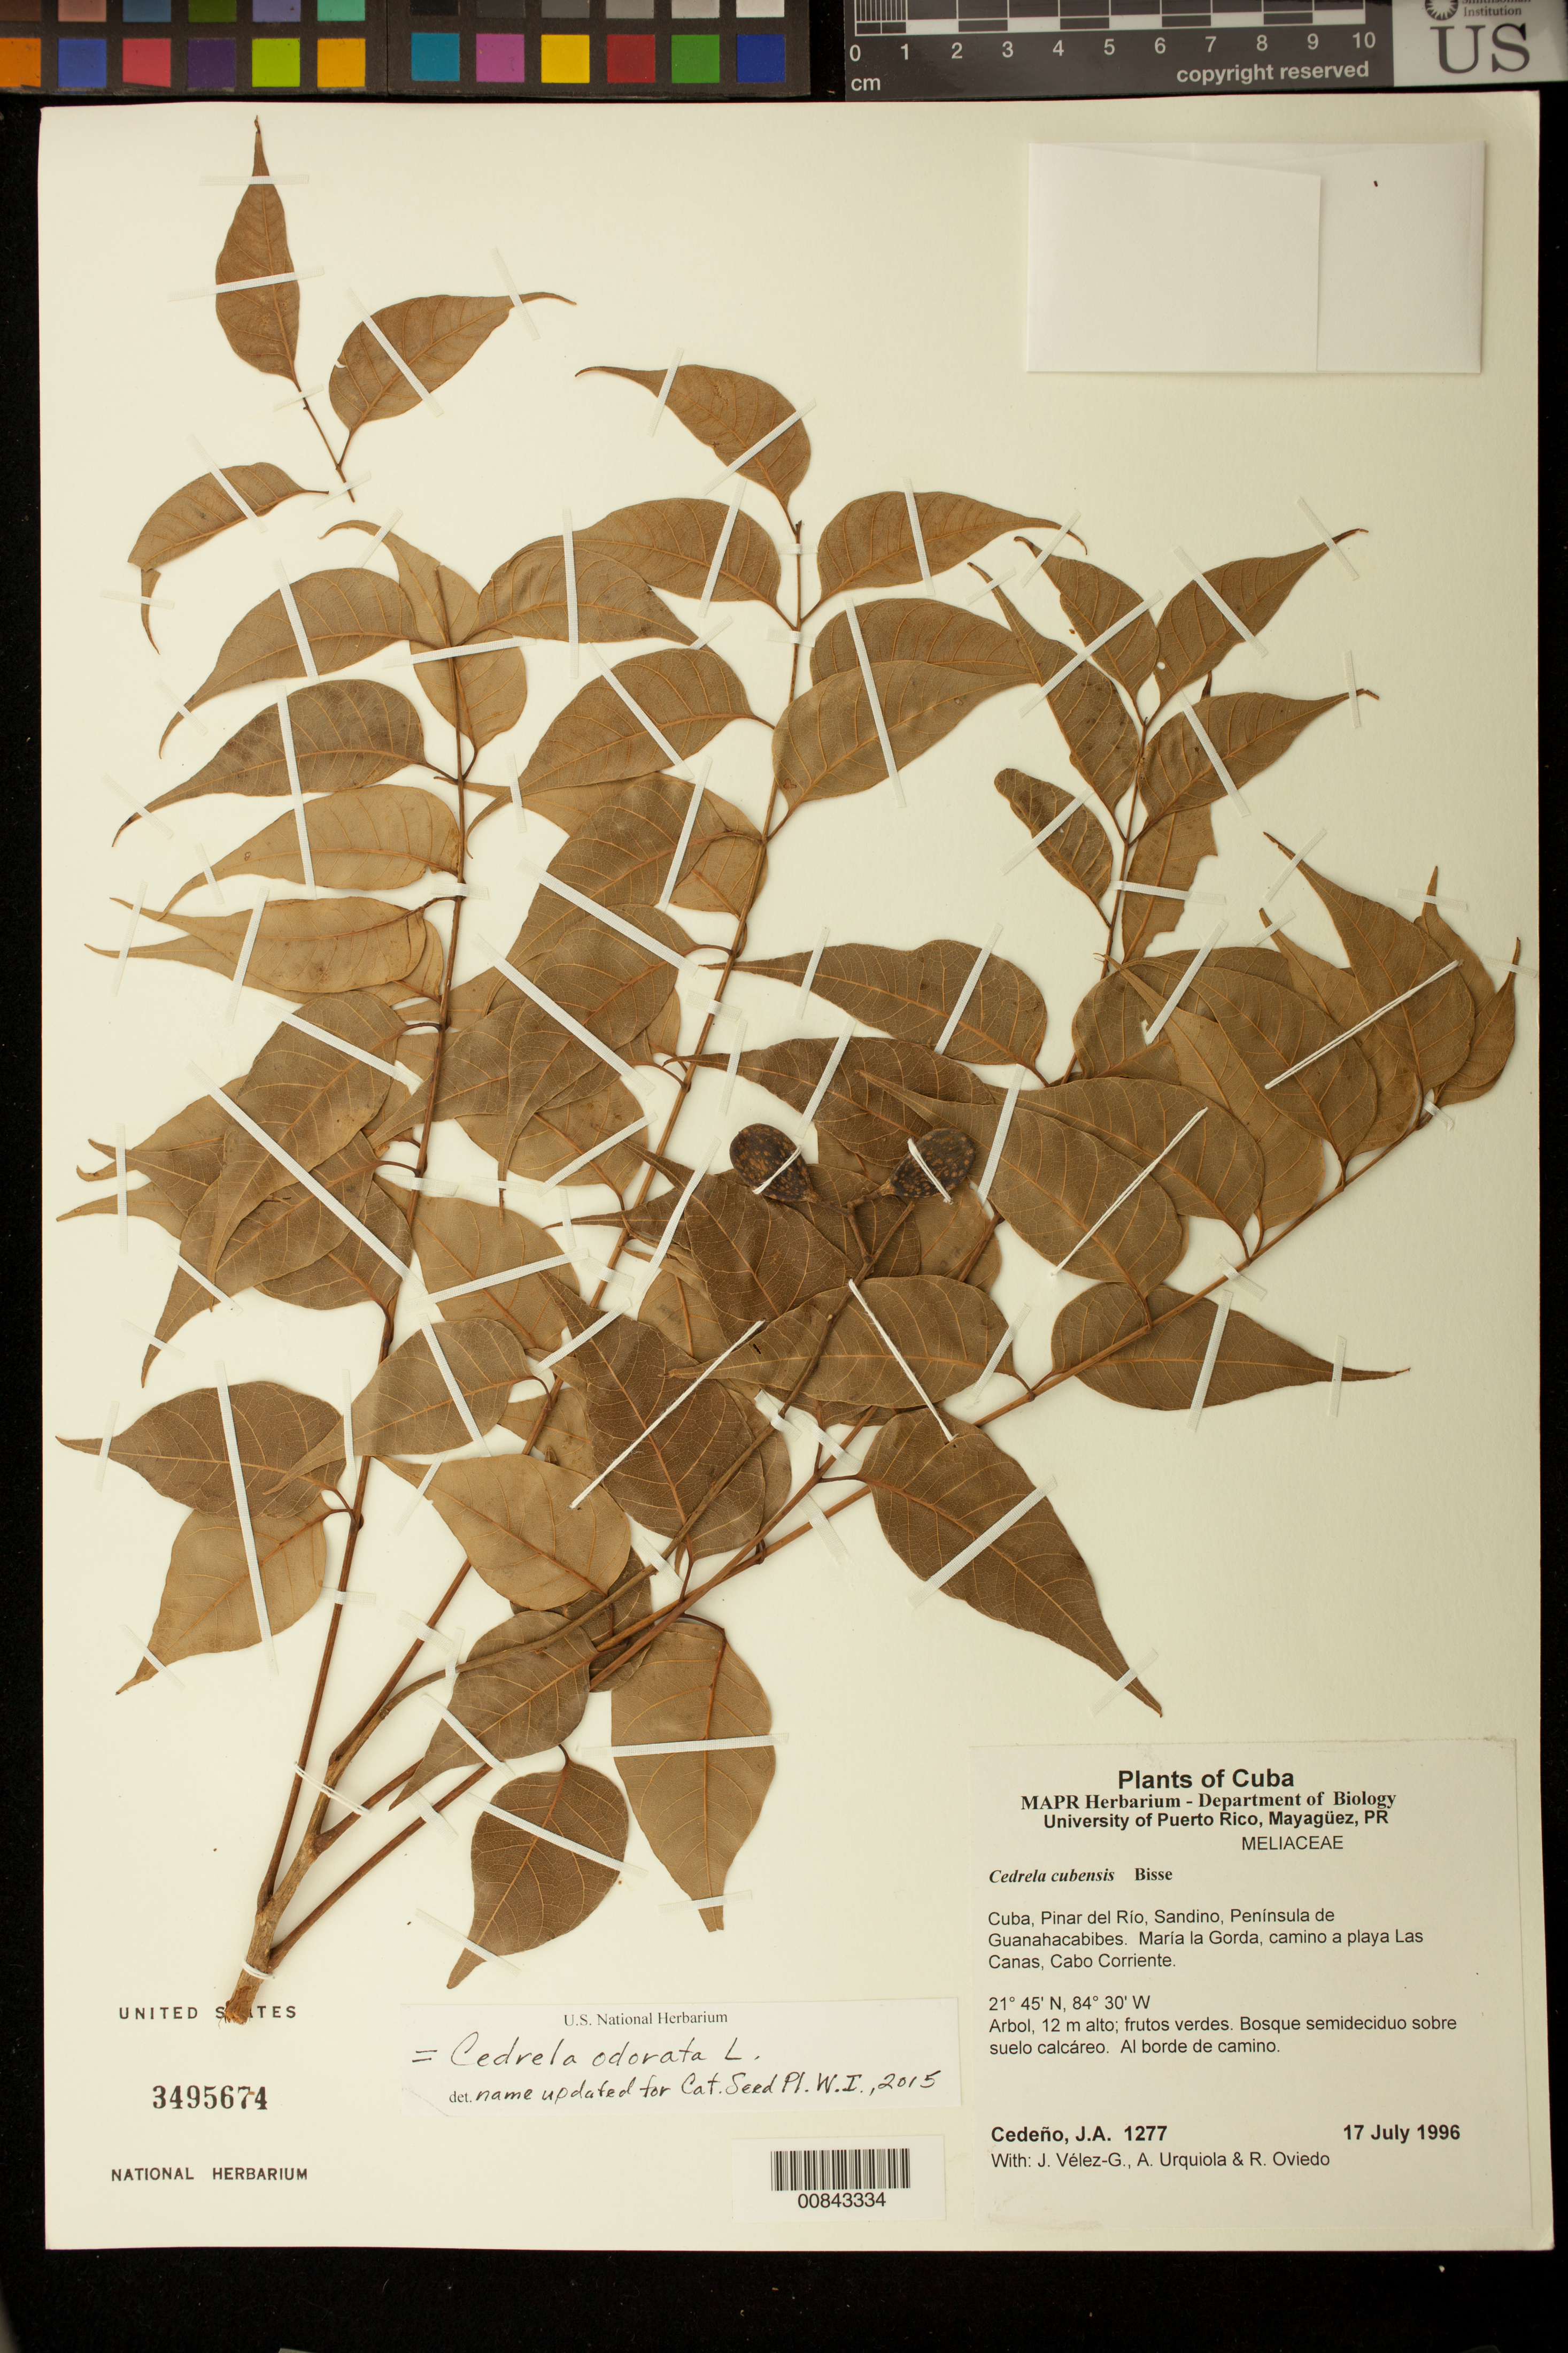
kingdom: Plantae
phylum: Tracheophyta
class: Magnoliopsida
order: Sapindales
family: Meliaceae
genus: Cedrela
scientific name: Cedrela odorata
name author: L.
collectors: J. A. Cedeno, J. Vélez, A. Urquiola & R. Oviedo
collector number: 1277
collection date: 1996-07-17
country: Cuba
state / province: Pinar del Rio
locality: Sandino, Peninsula de Guanahacabibes, Maria la Gorda, camino a playa Las Canas, Cabo Corriente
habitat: Bosque semideciduo sobre suelo calcáreo. Al Borde de camino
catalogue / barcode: US 3495674